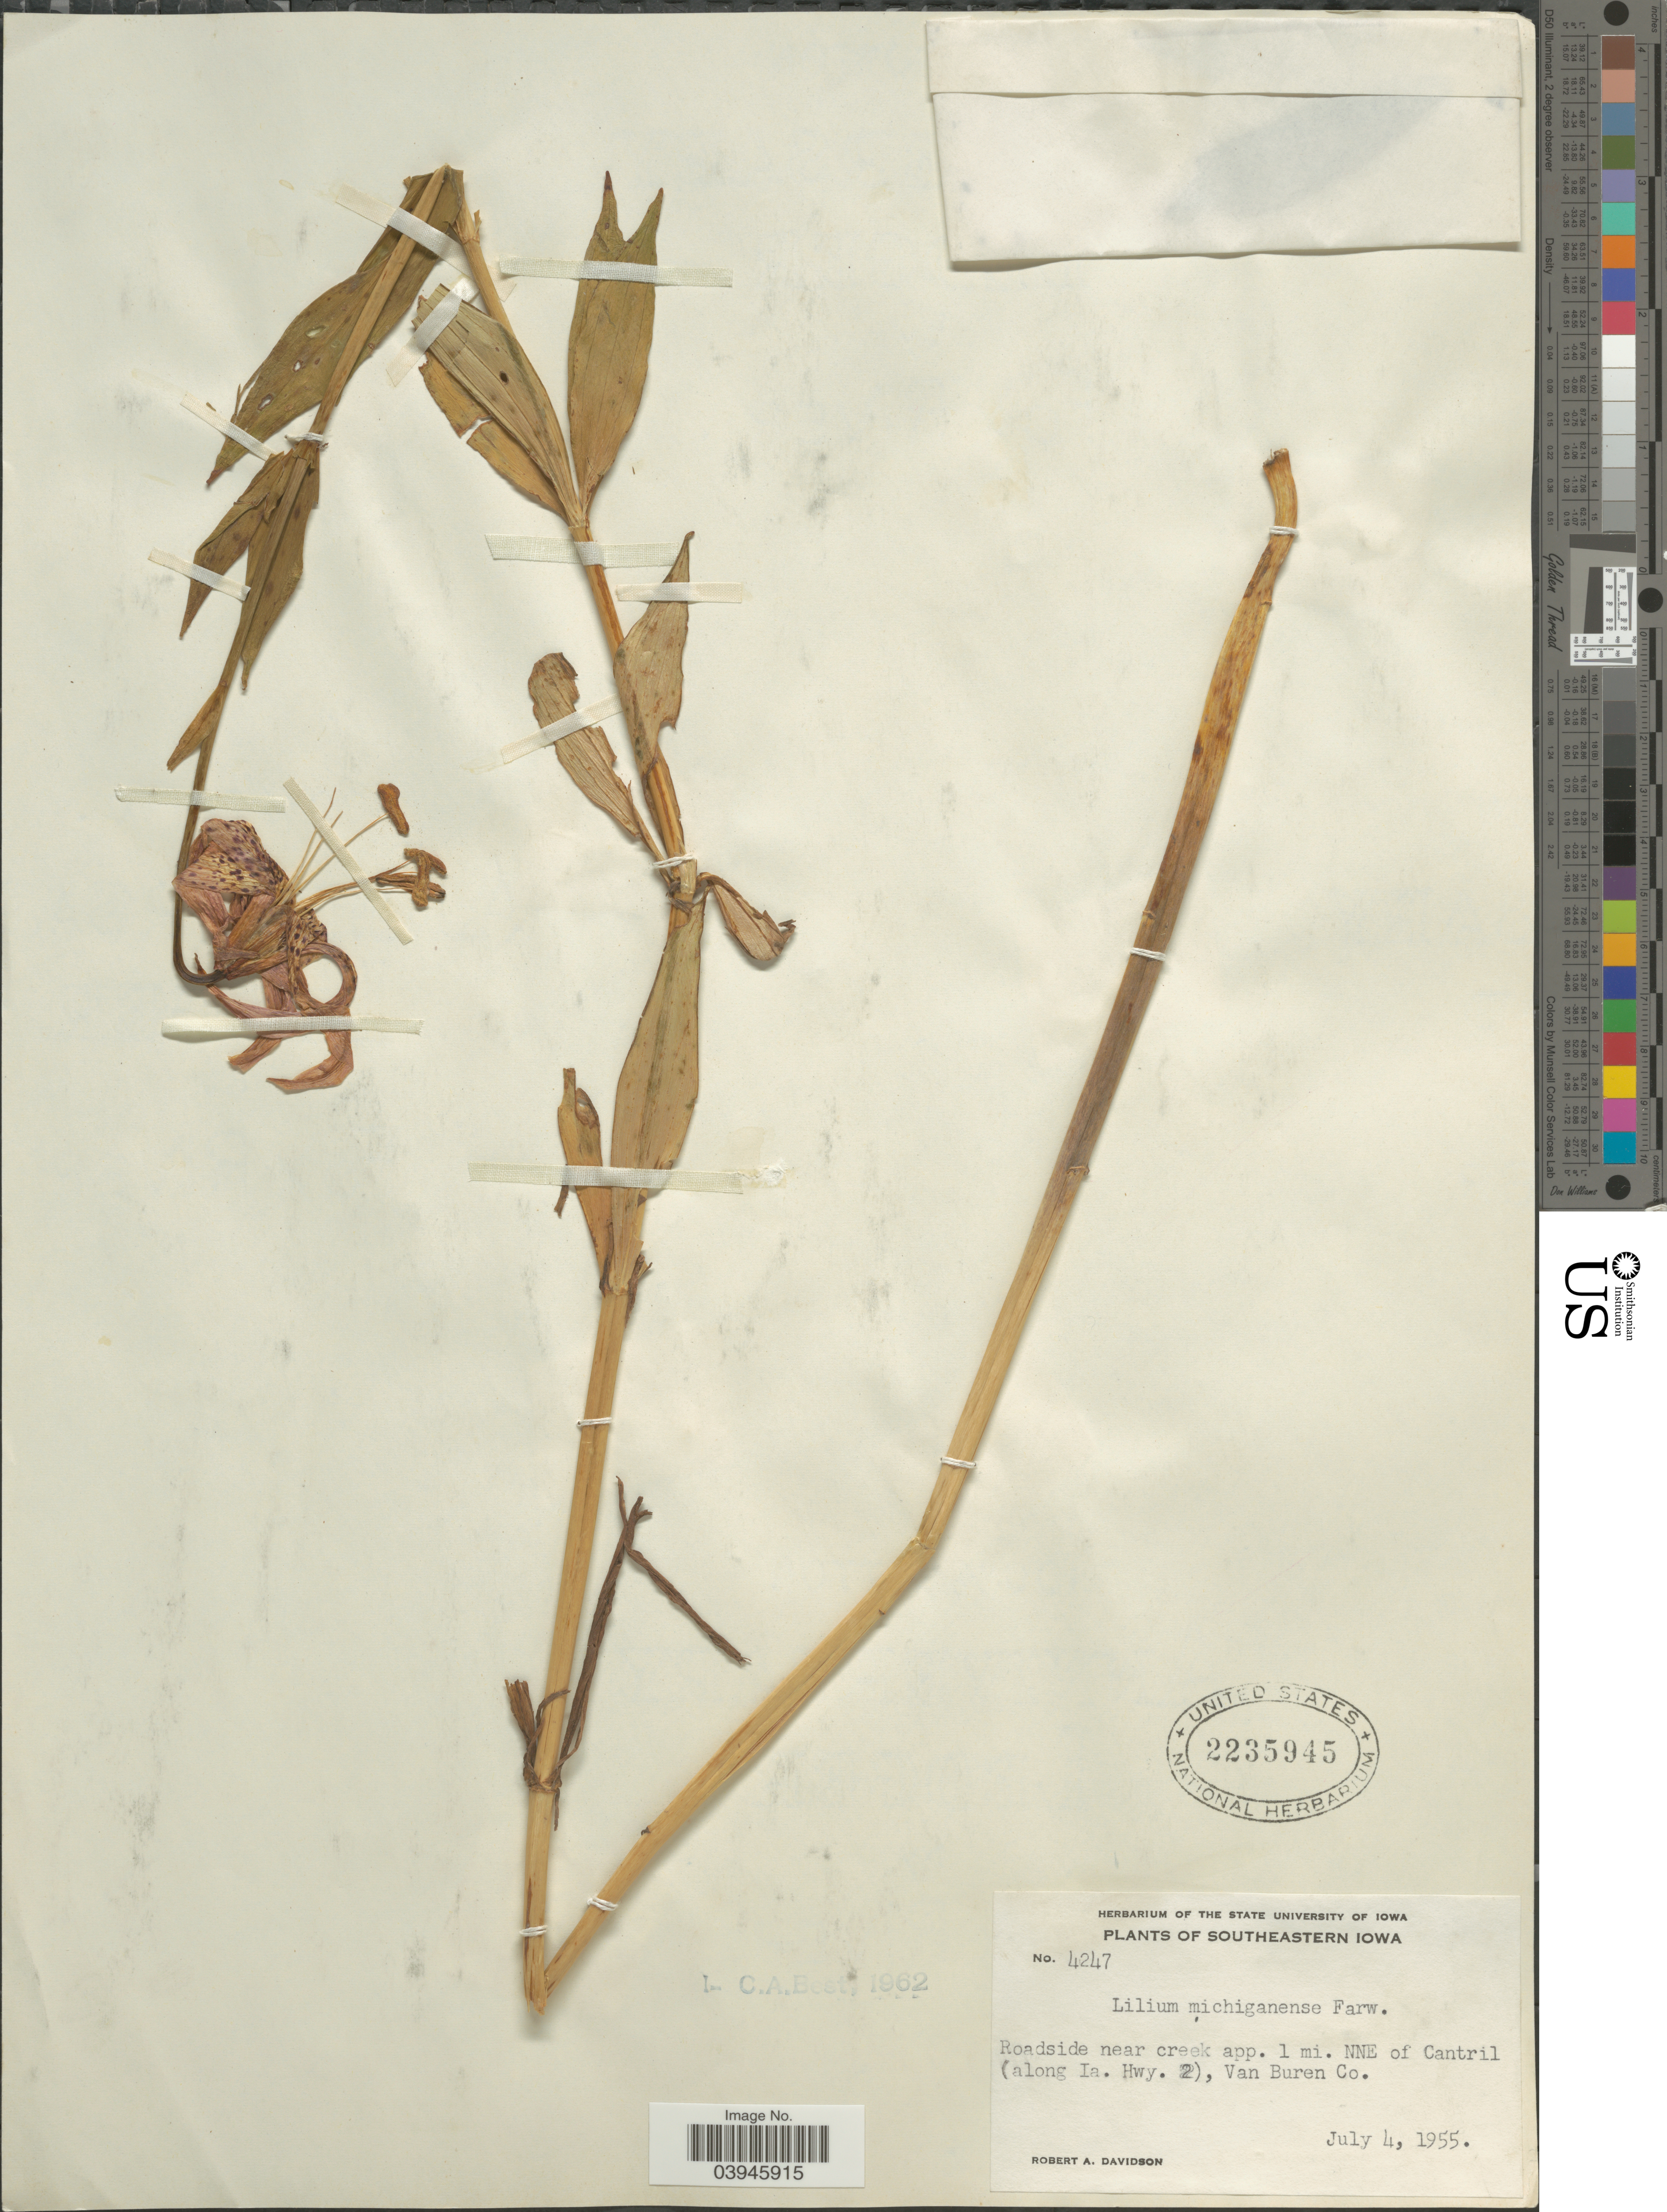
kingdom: Plantae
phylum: Tracheophyta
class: Liliopsida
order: Liliales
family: Liliaceae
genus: Lilium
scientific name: Lilium michiganense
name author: Farw.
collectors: R. A. Davidson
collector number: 4247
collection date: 1955-07-04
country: United States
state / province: Iowa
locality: Southeastern Iowa. Roadside near creek app. 1 mi. NNE of Cantril (along Ia. Hwy. 2), Van Buren Co.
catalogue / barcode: US 2235945